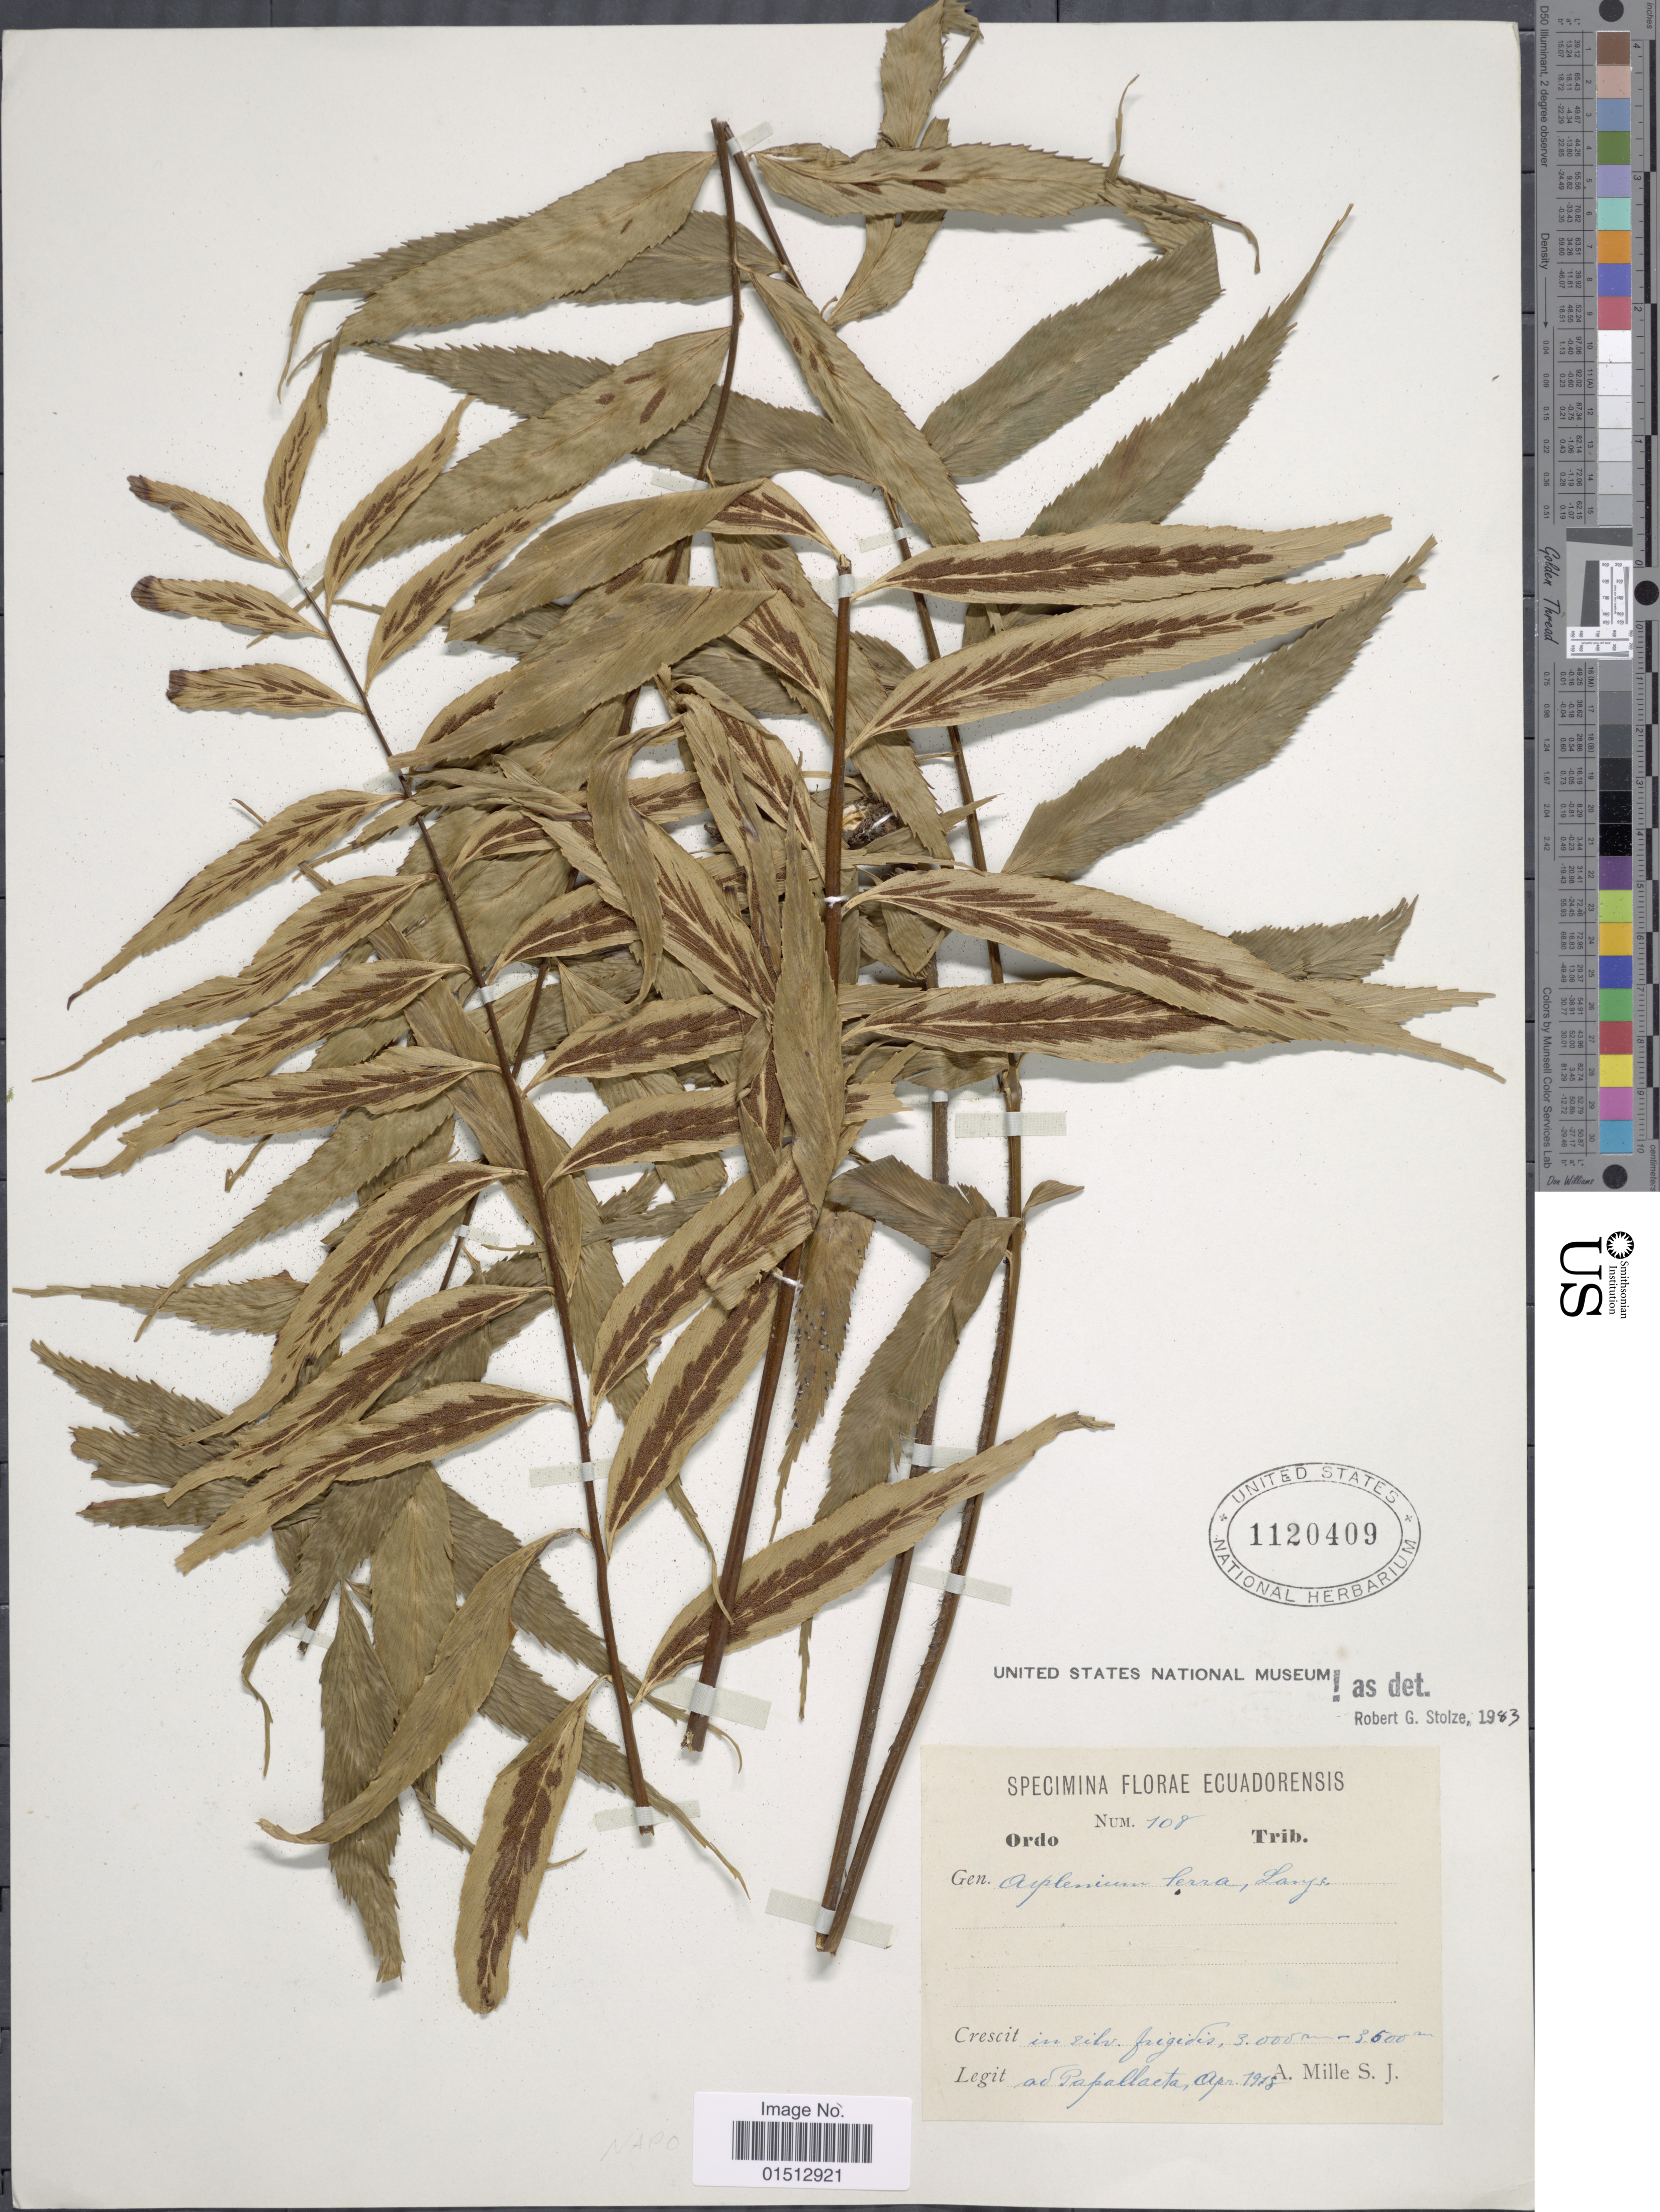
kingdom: Plantae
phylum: Tracheophyta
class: Polypodiopsida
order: Polypodiales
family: Aspleniaceae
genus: Asplenium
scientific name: Asplenium serra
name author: Langsd. & Fisch.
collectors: A. Mille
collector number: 108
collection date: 1918-04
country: Ecuador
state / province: Napo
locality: Papallacta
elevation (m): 3000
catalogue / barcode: US 1120409